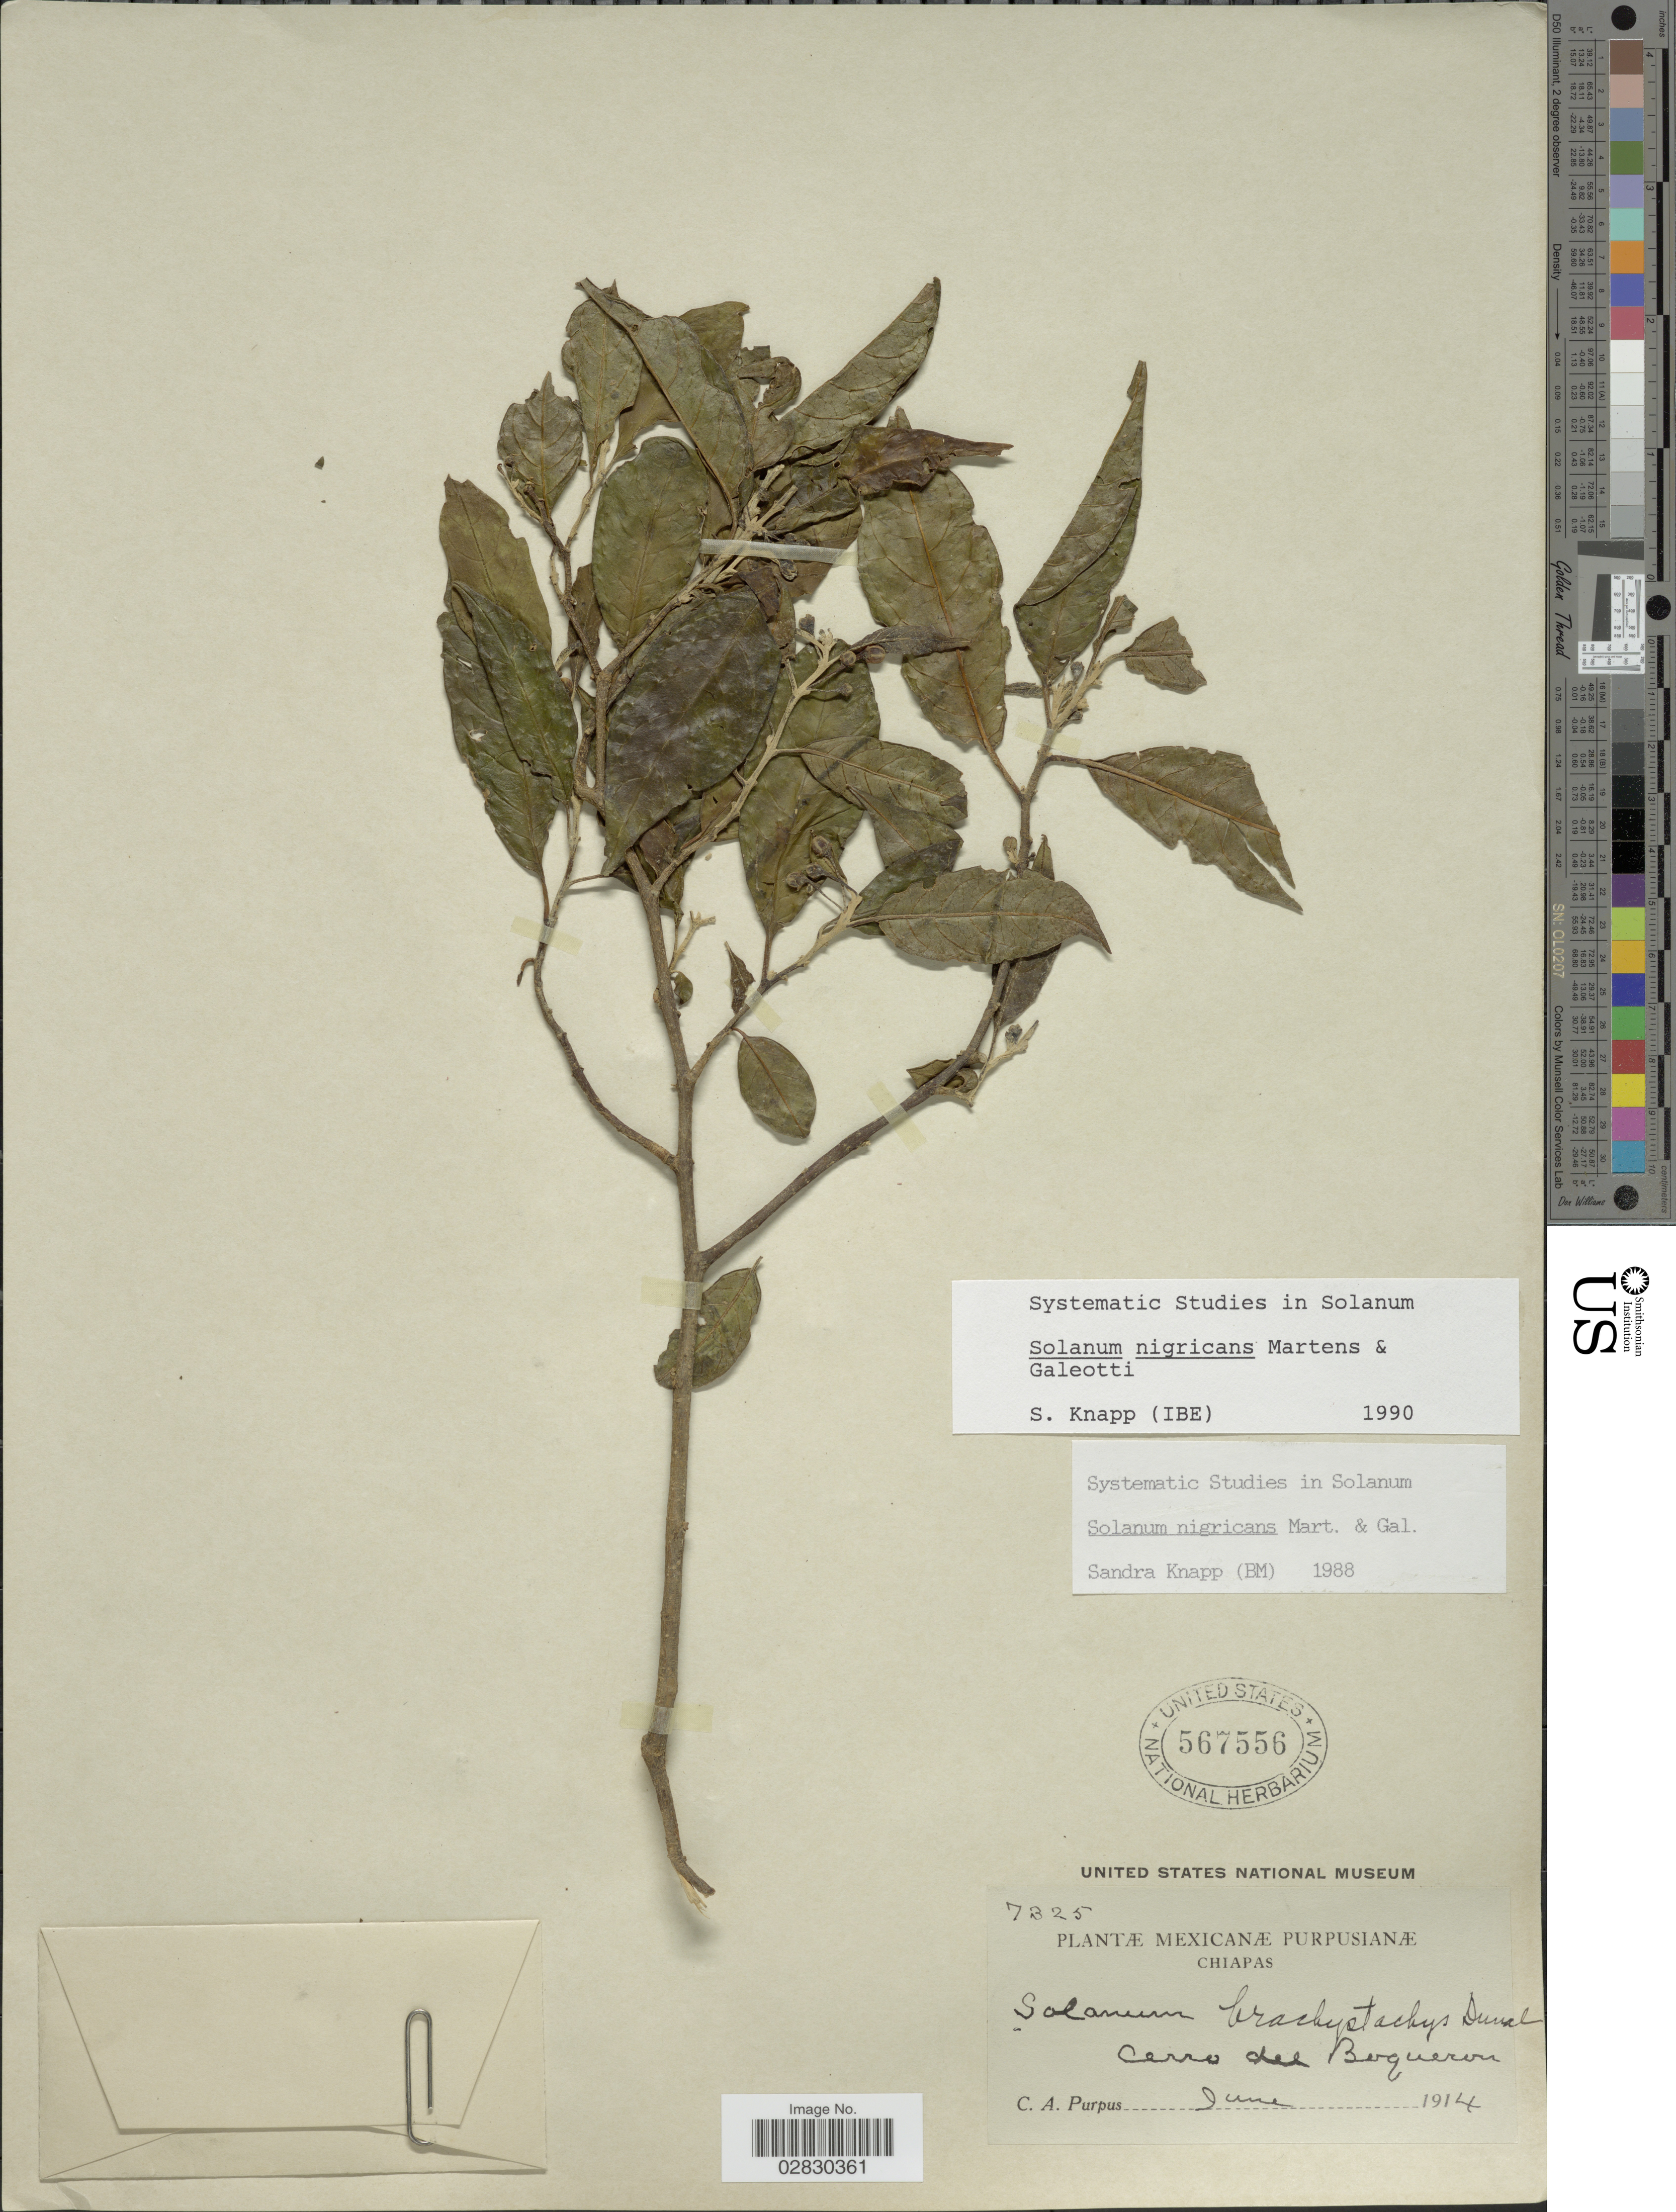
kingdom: Plantae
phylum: Tracheophyta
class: Magnoliopsida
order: Solanales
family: Solanaceae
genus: Solanum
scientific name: Solanum nigricans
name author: M. Martens & Galeotti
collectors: C. A. Purpus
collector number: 7325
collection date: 1914-06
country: Mexico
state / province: Chiapas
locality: Cerro del Boqueron.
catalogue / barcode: US 567556